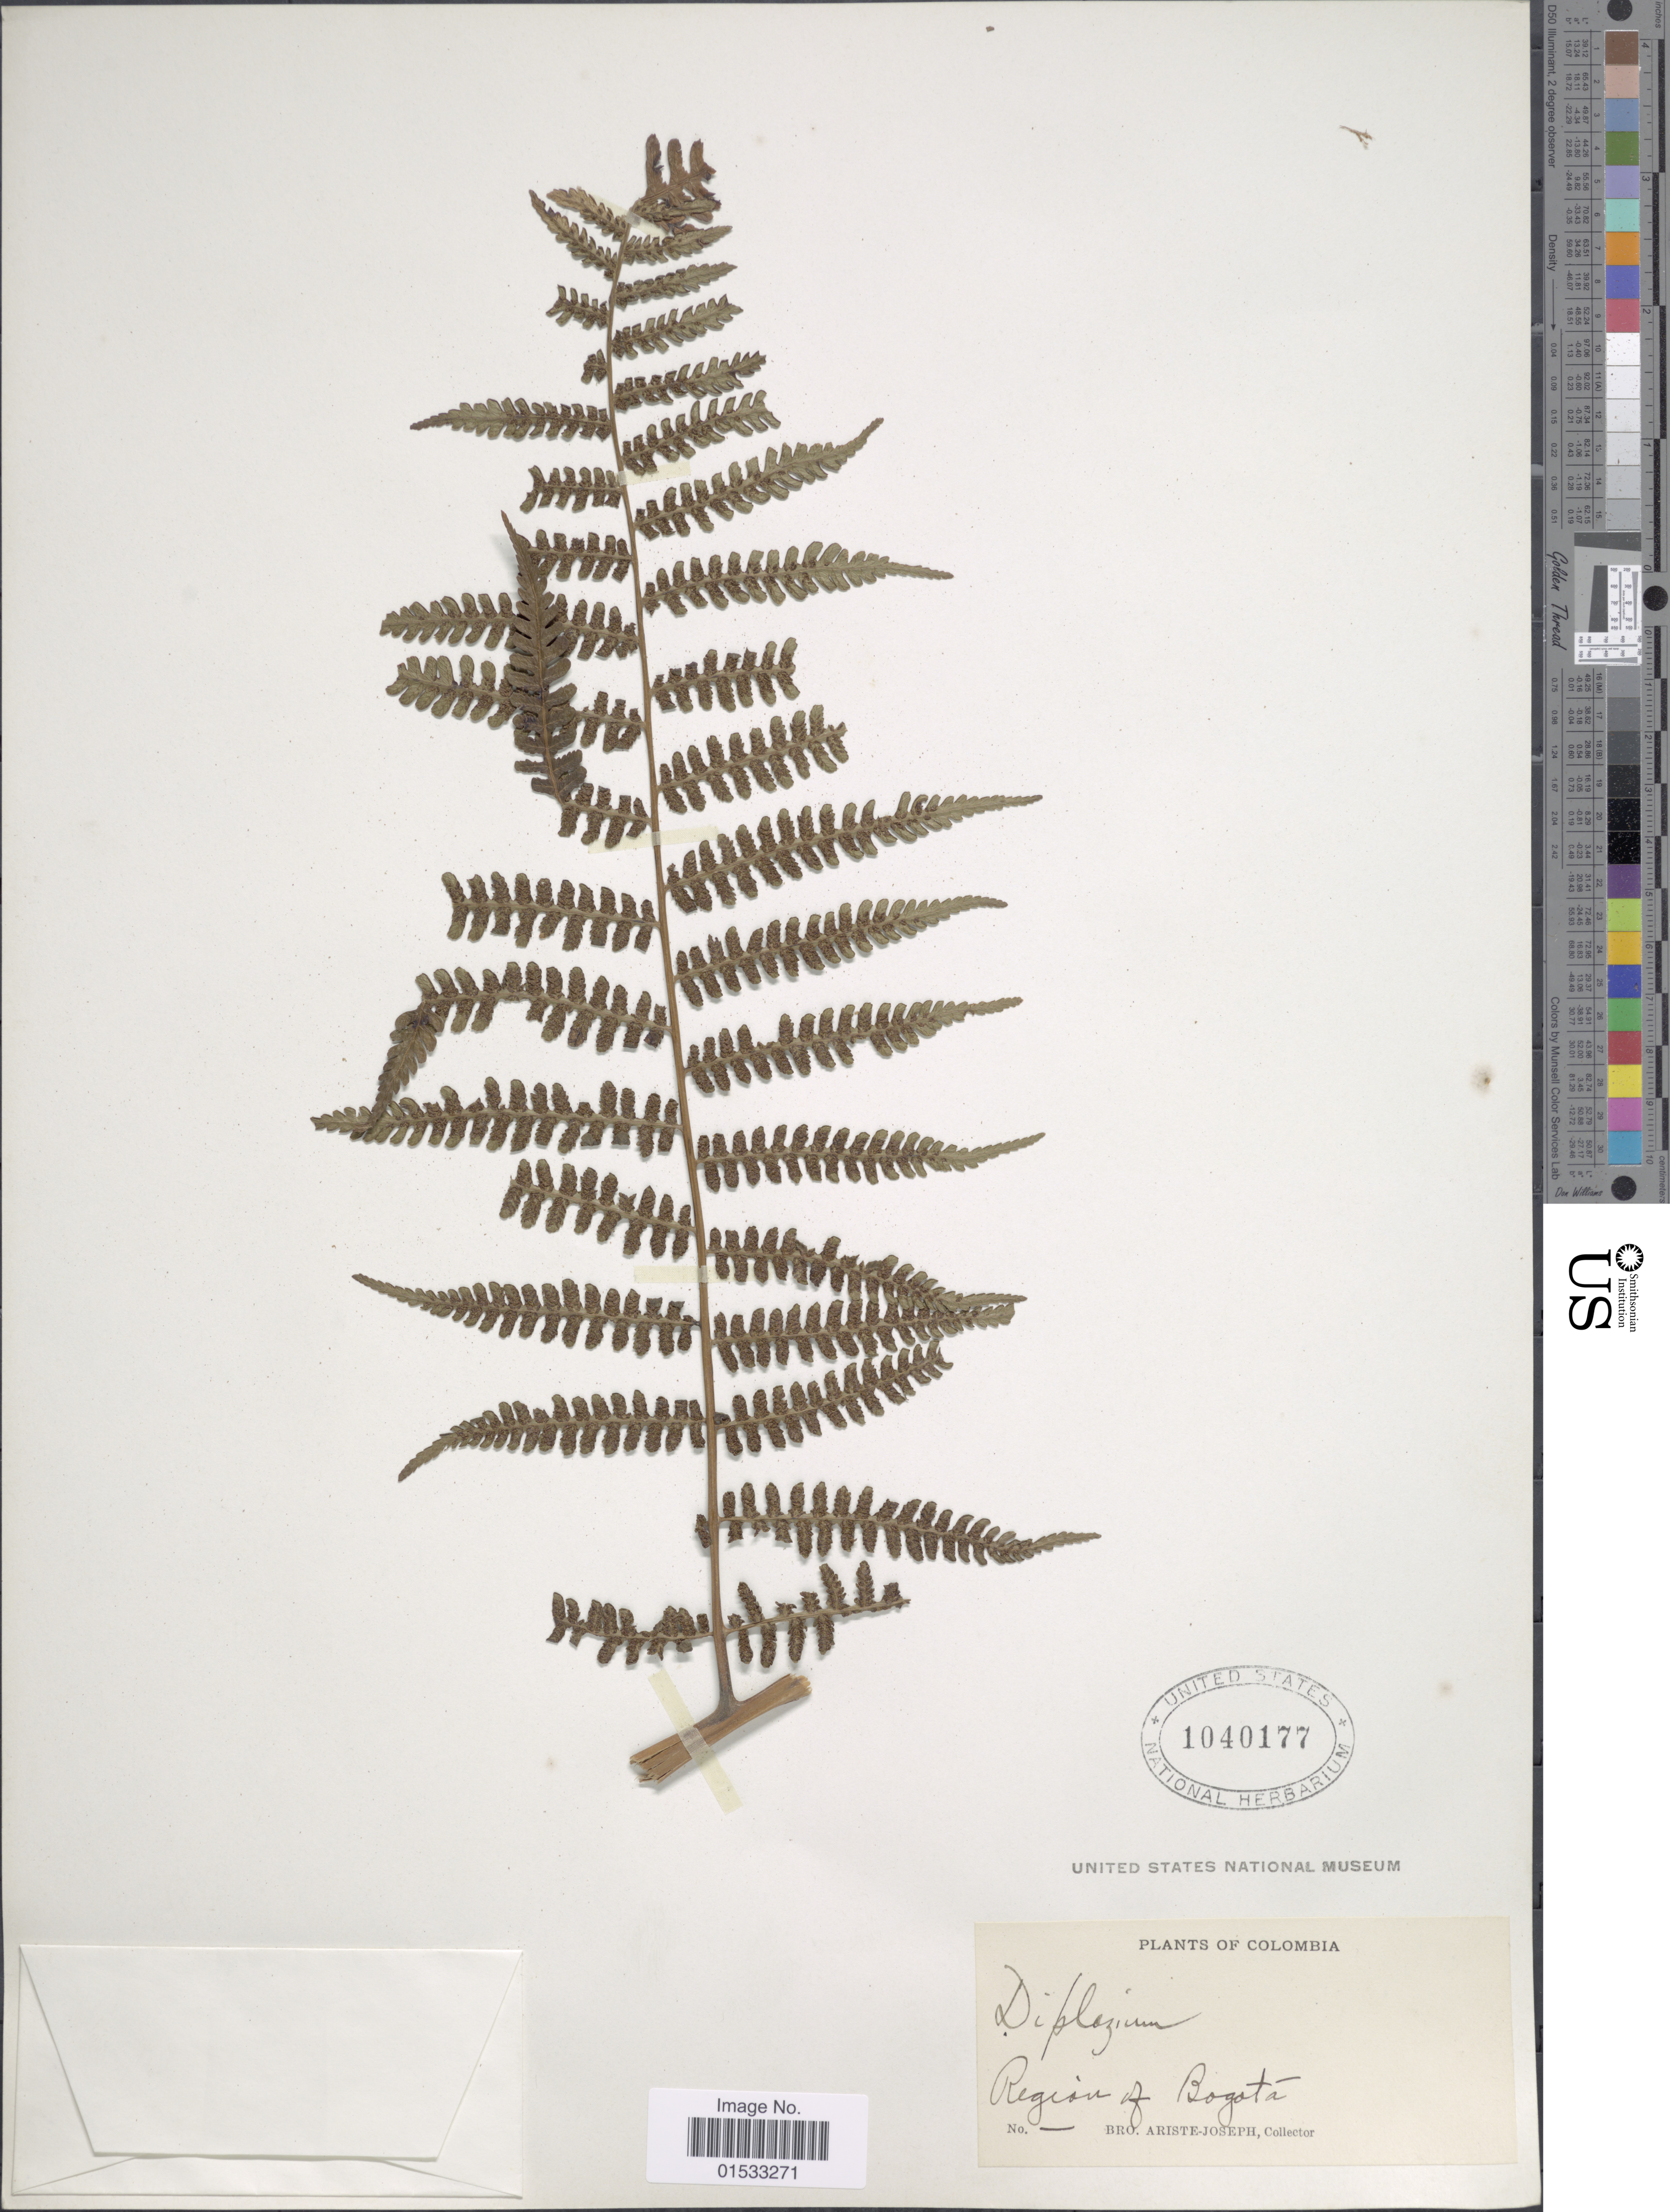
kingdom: Plantae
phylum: Tracheophyta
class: Polypodiopsida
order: Polypodiales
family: Athyriaceae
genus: Diplazium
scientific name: Diplazium sp.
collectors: Bro. Ariste-Joseph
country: Colombia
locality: Region of Bogotá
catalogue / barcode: US 1040177